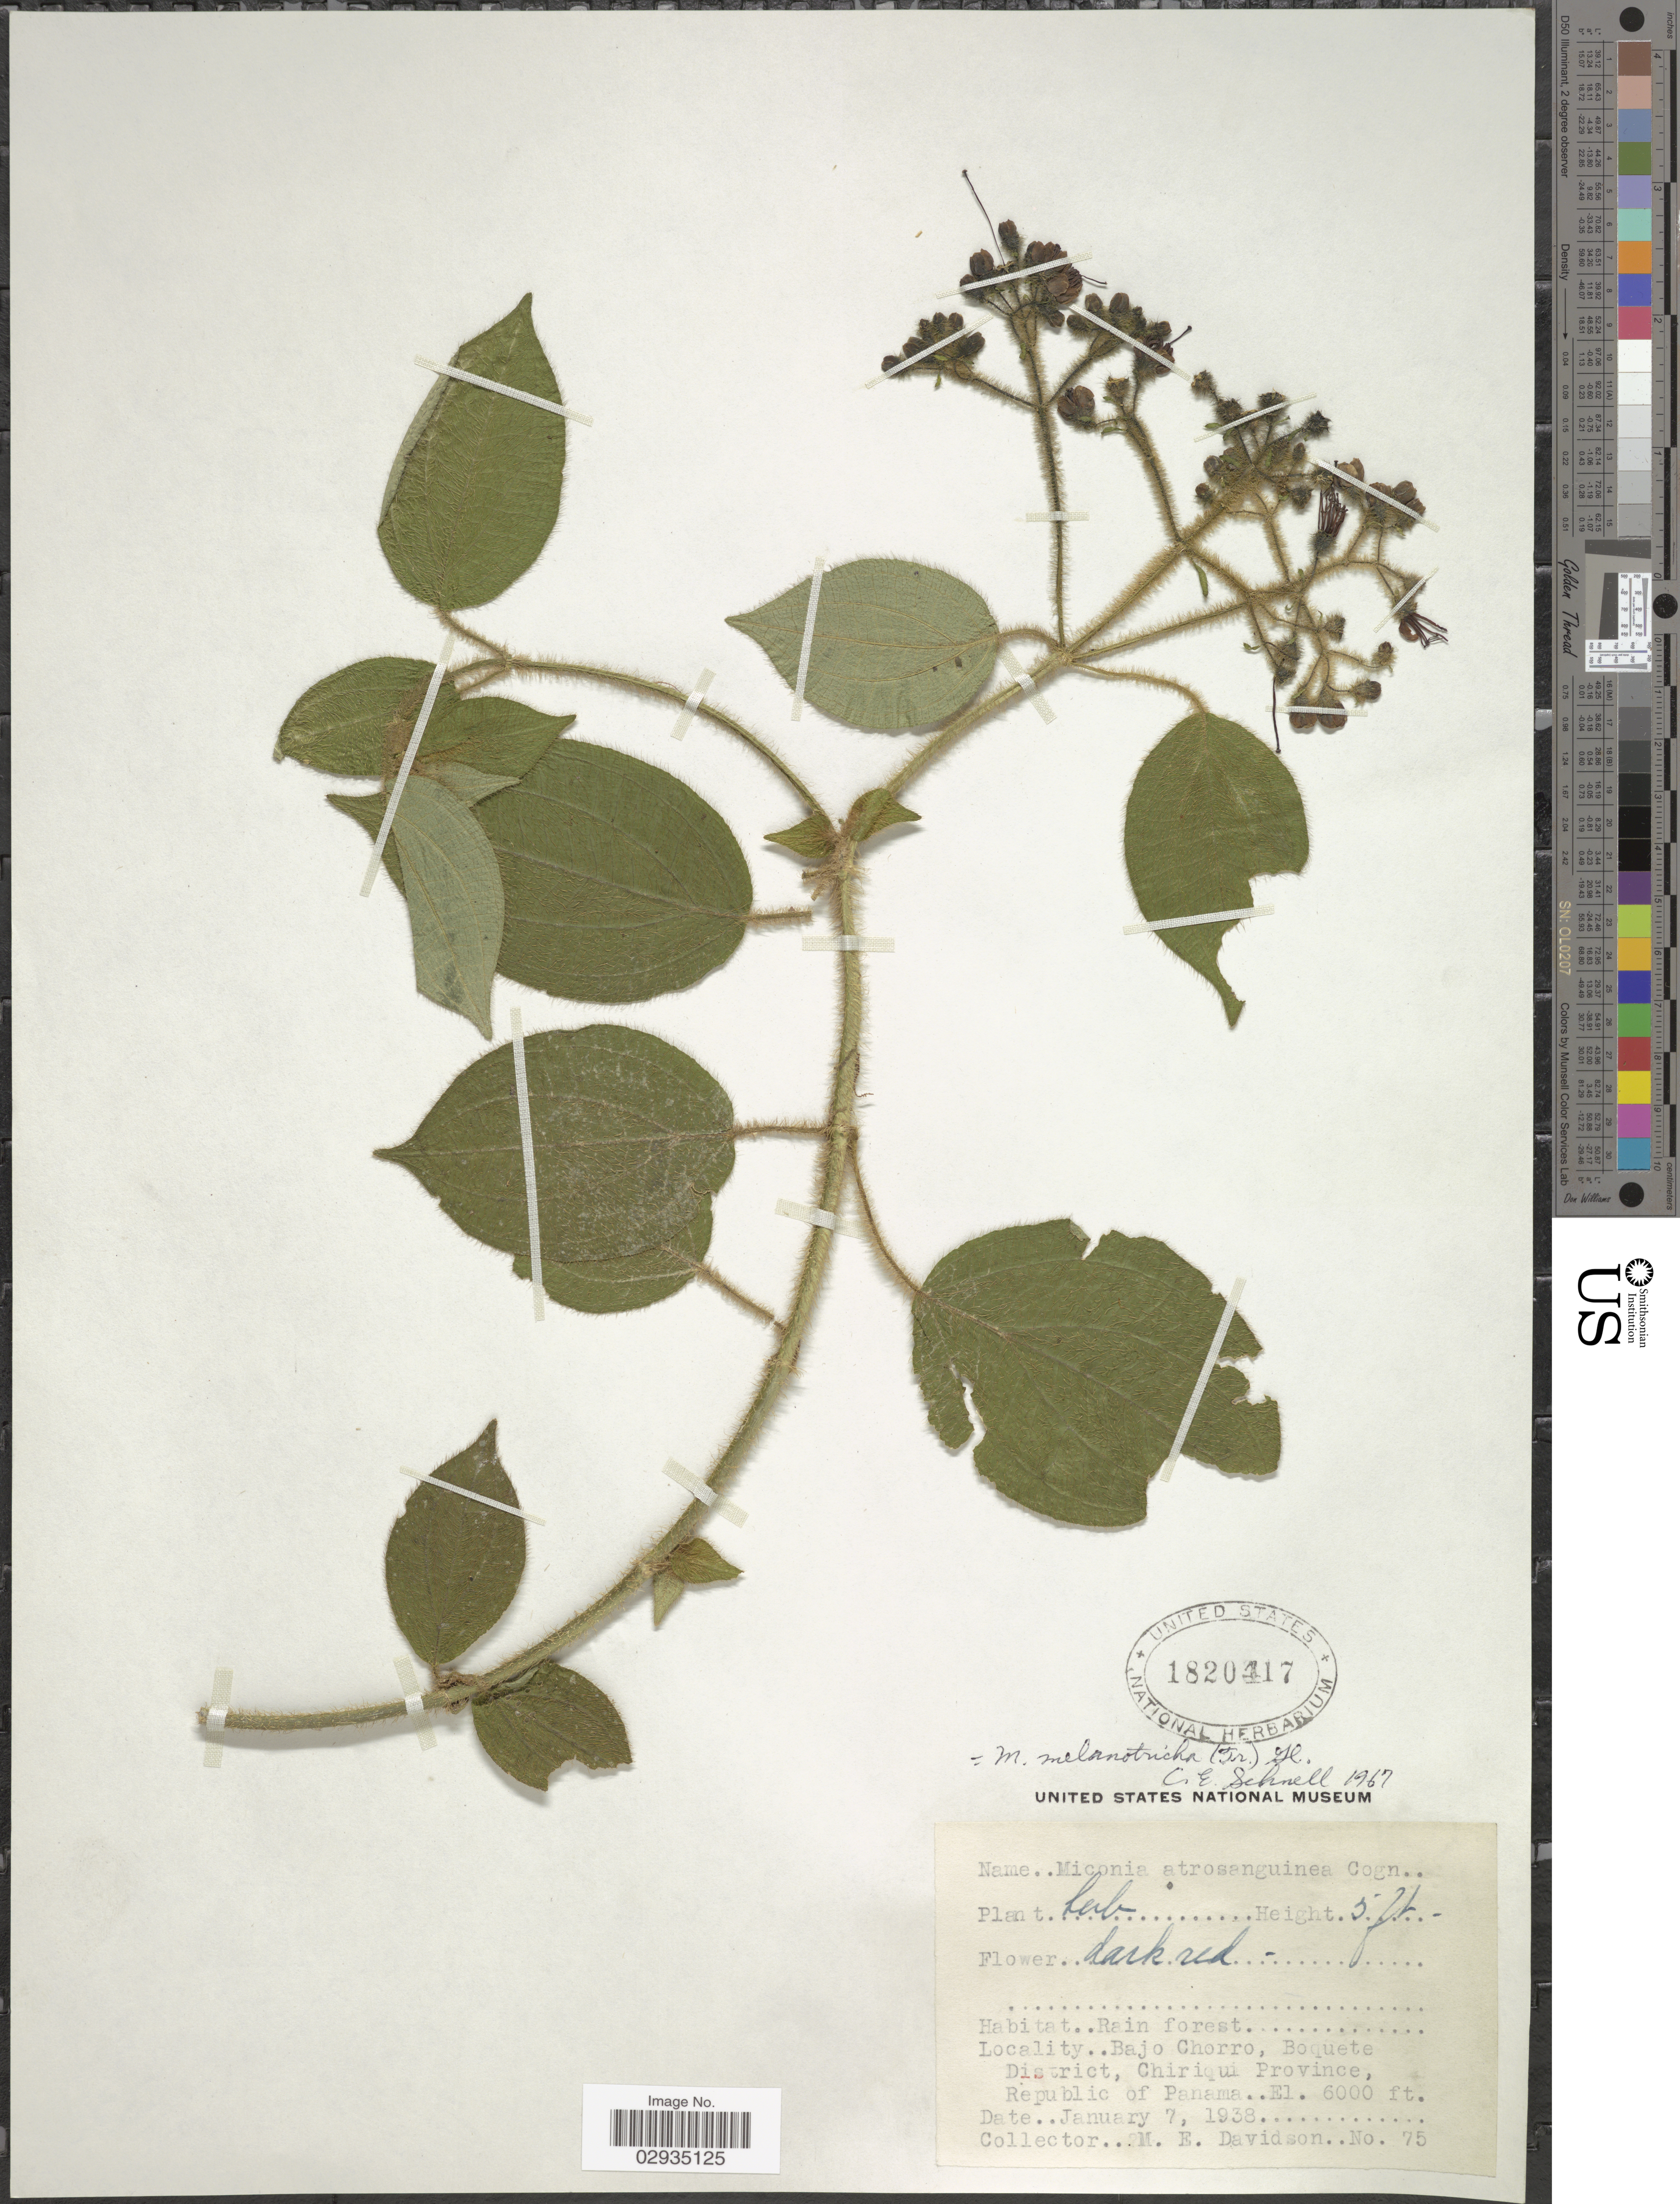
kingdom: Plantae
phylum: Tracheophyta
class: Magnoliopsida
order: Myrtales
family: Melastomataceae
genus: Miconia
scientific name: Miconia melanotricha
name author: (Triana) Gleason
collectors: M. E. Davidson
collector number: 75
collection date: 1938-01-07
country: Panama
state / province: Chiriqui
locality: Bajo Chorro, Boquete District. Republic of Panama.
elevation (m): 1829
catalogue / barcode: US 1820417